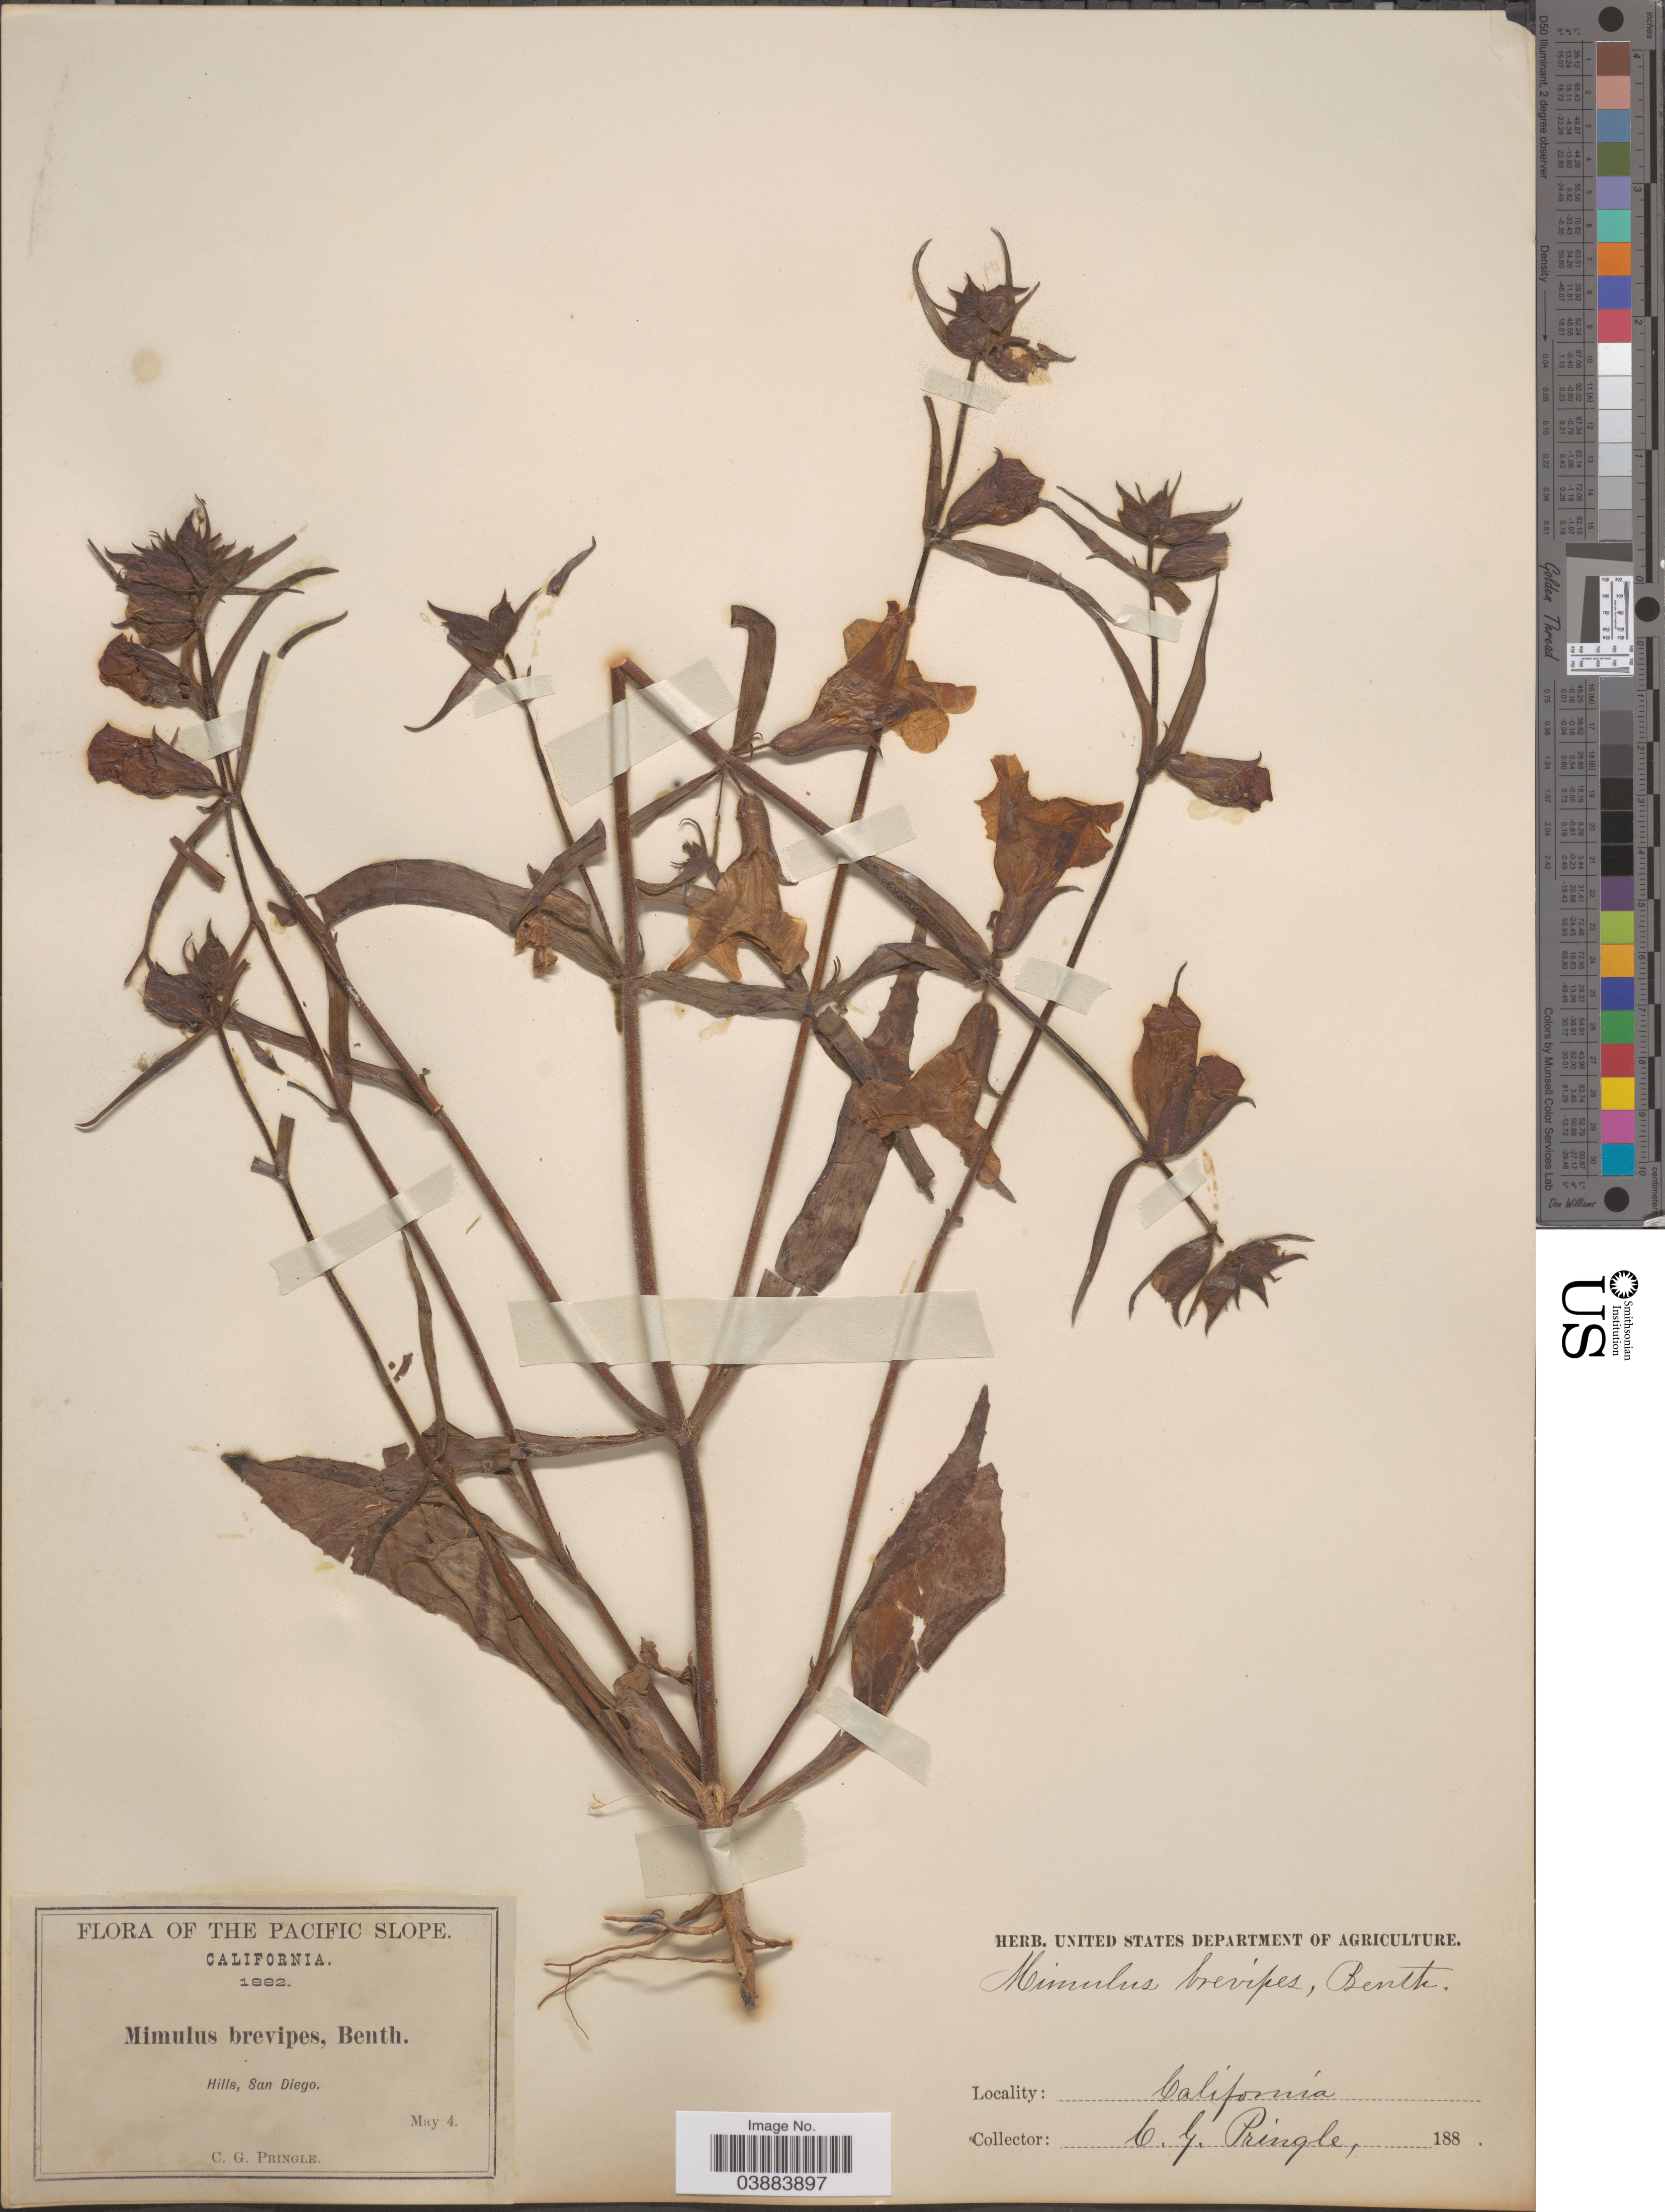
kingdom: Plantae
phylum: Tracheophyta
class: Magnoliopsida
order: Lamiales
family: Phrymaceae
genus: Eunanus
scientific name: Eunanus brevipes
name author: (Benth.) Greene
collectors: C. G. Pringle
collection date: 1882-05-04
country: United States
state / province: California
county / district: San Diego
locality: The Pacific Slope. Hills, San Diego.